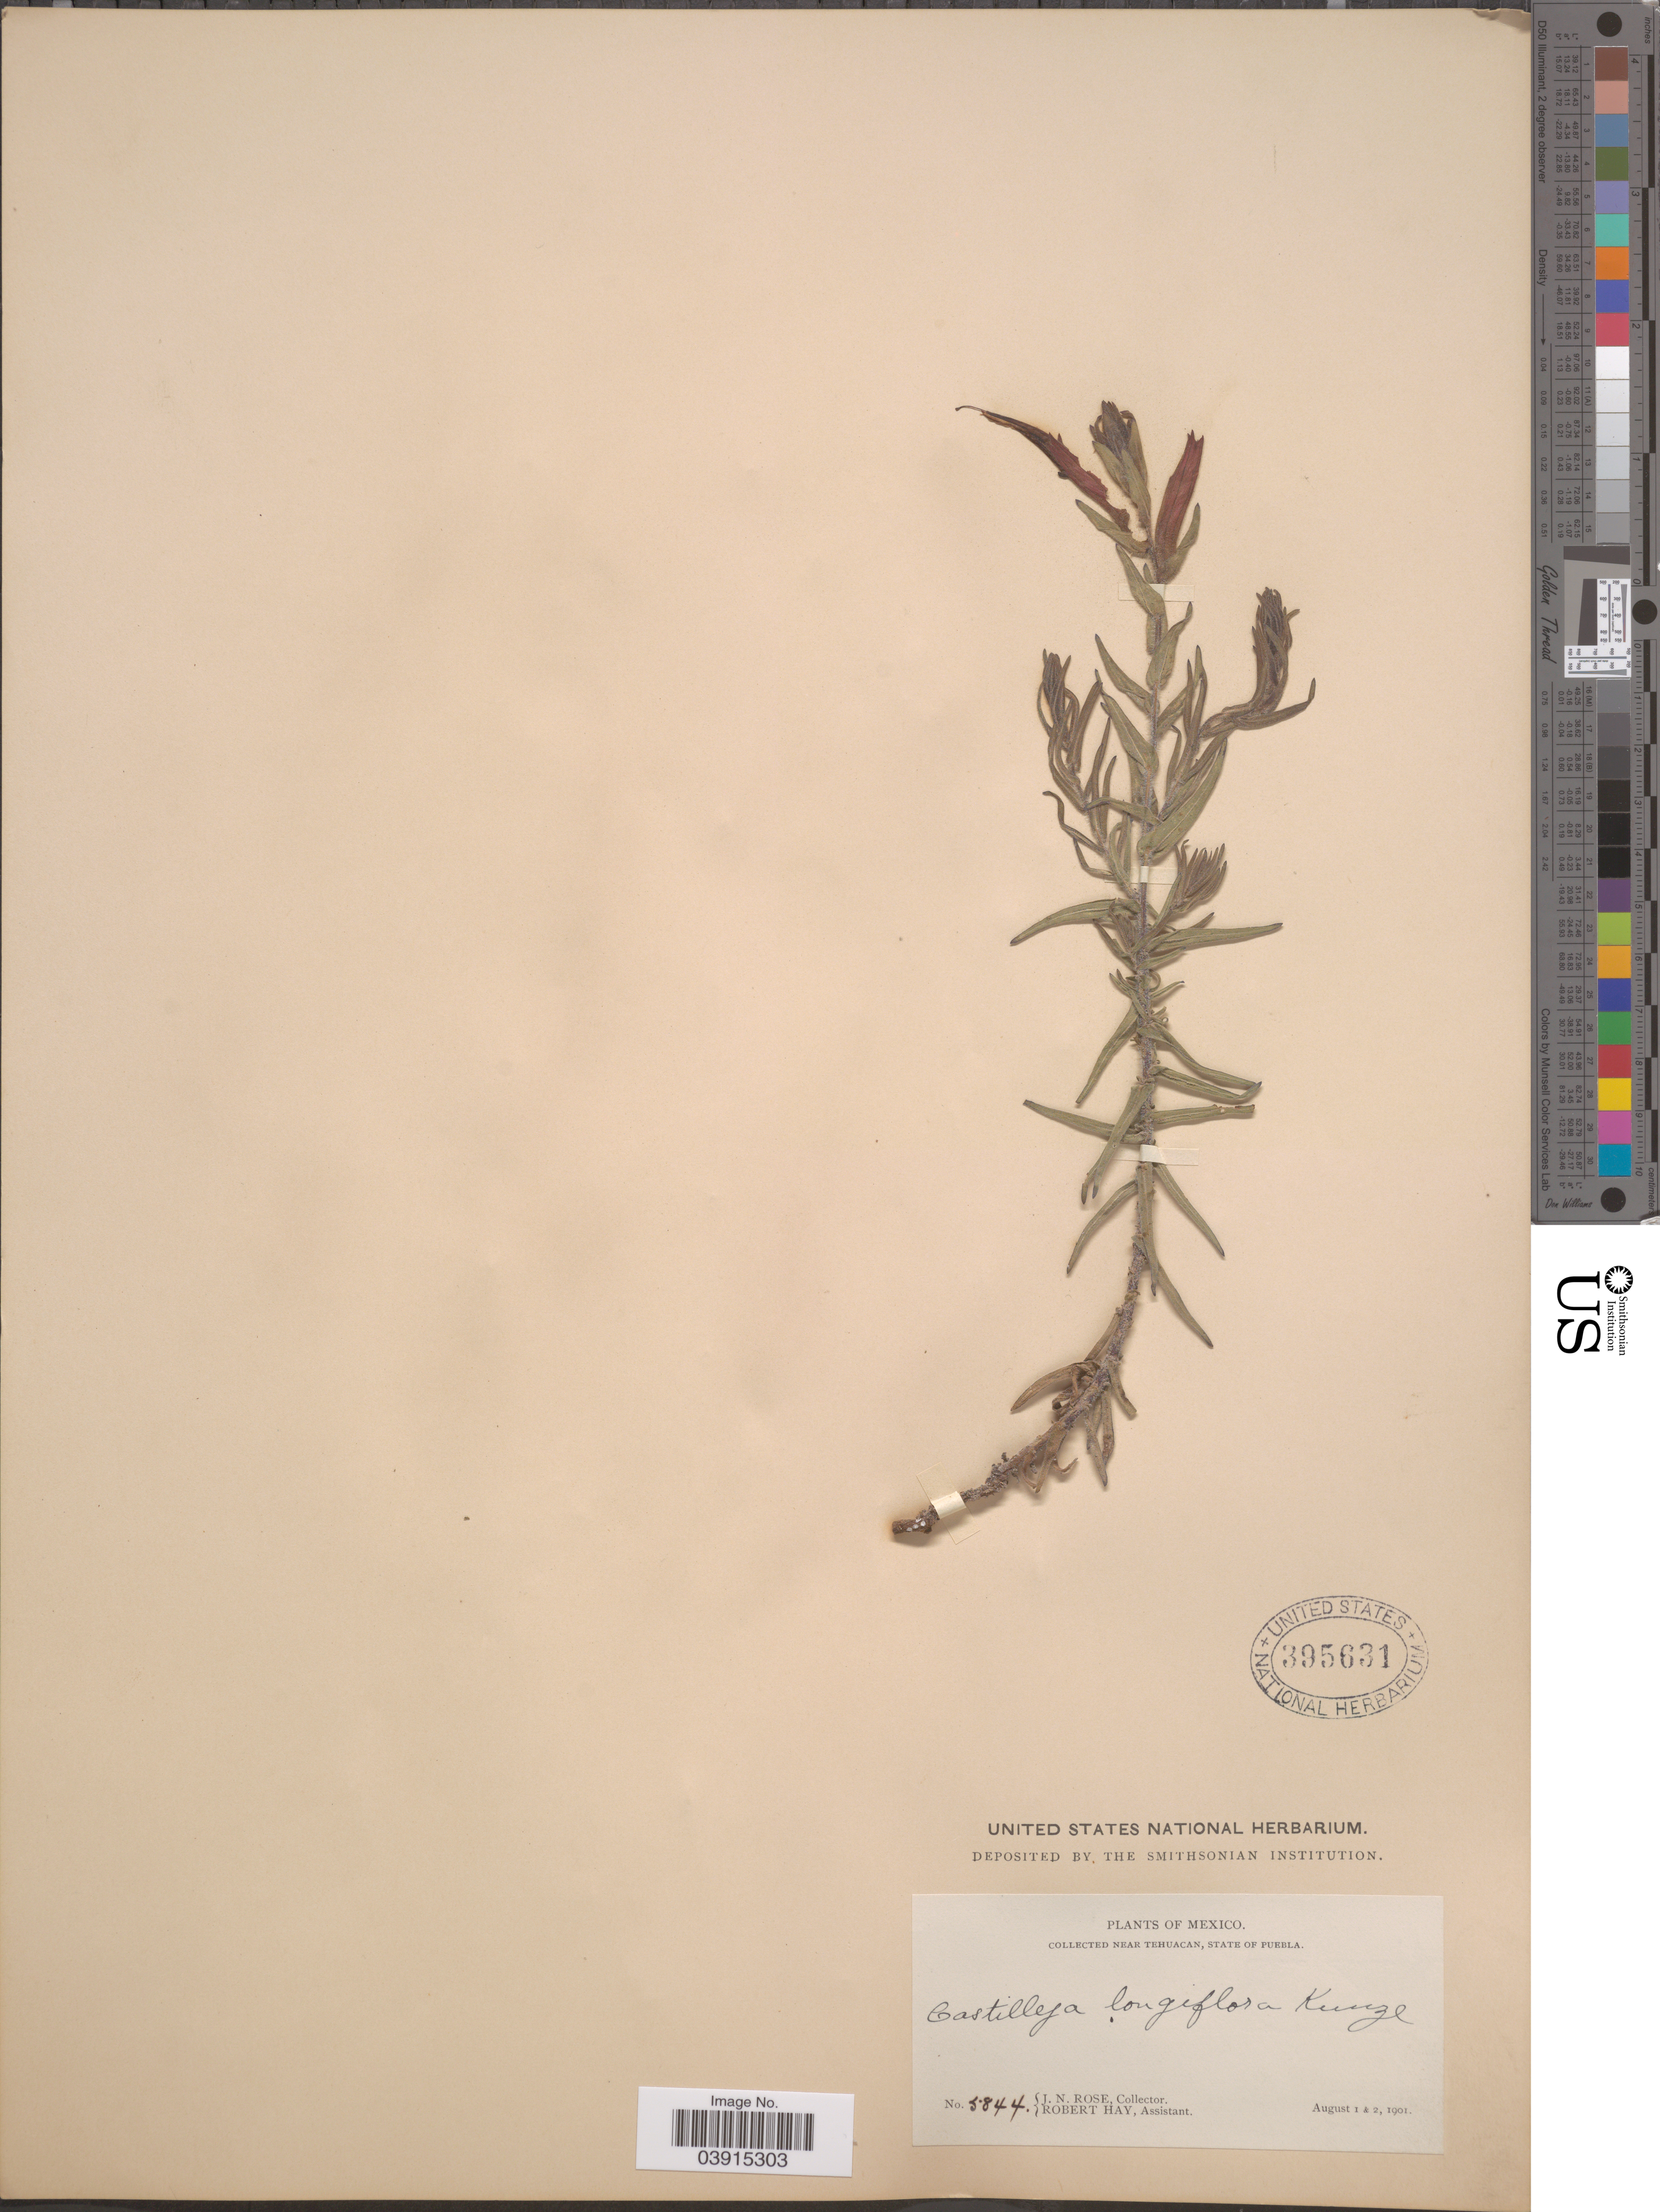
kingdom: Plantae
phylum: Tracheophyta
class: Magnoliopsida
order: Lamiales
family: Orobanchaceae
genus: Castilleja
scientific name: Castilleja longiflora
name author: Kunze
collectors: J. N. Rose & R. H. Hay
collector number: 5844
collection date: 1901-08-01/1901-08-02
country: Mexico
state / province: Puebla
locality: Near Tehuacan.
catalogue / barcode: US 395631